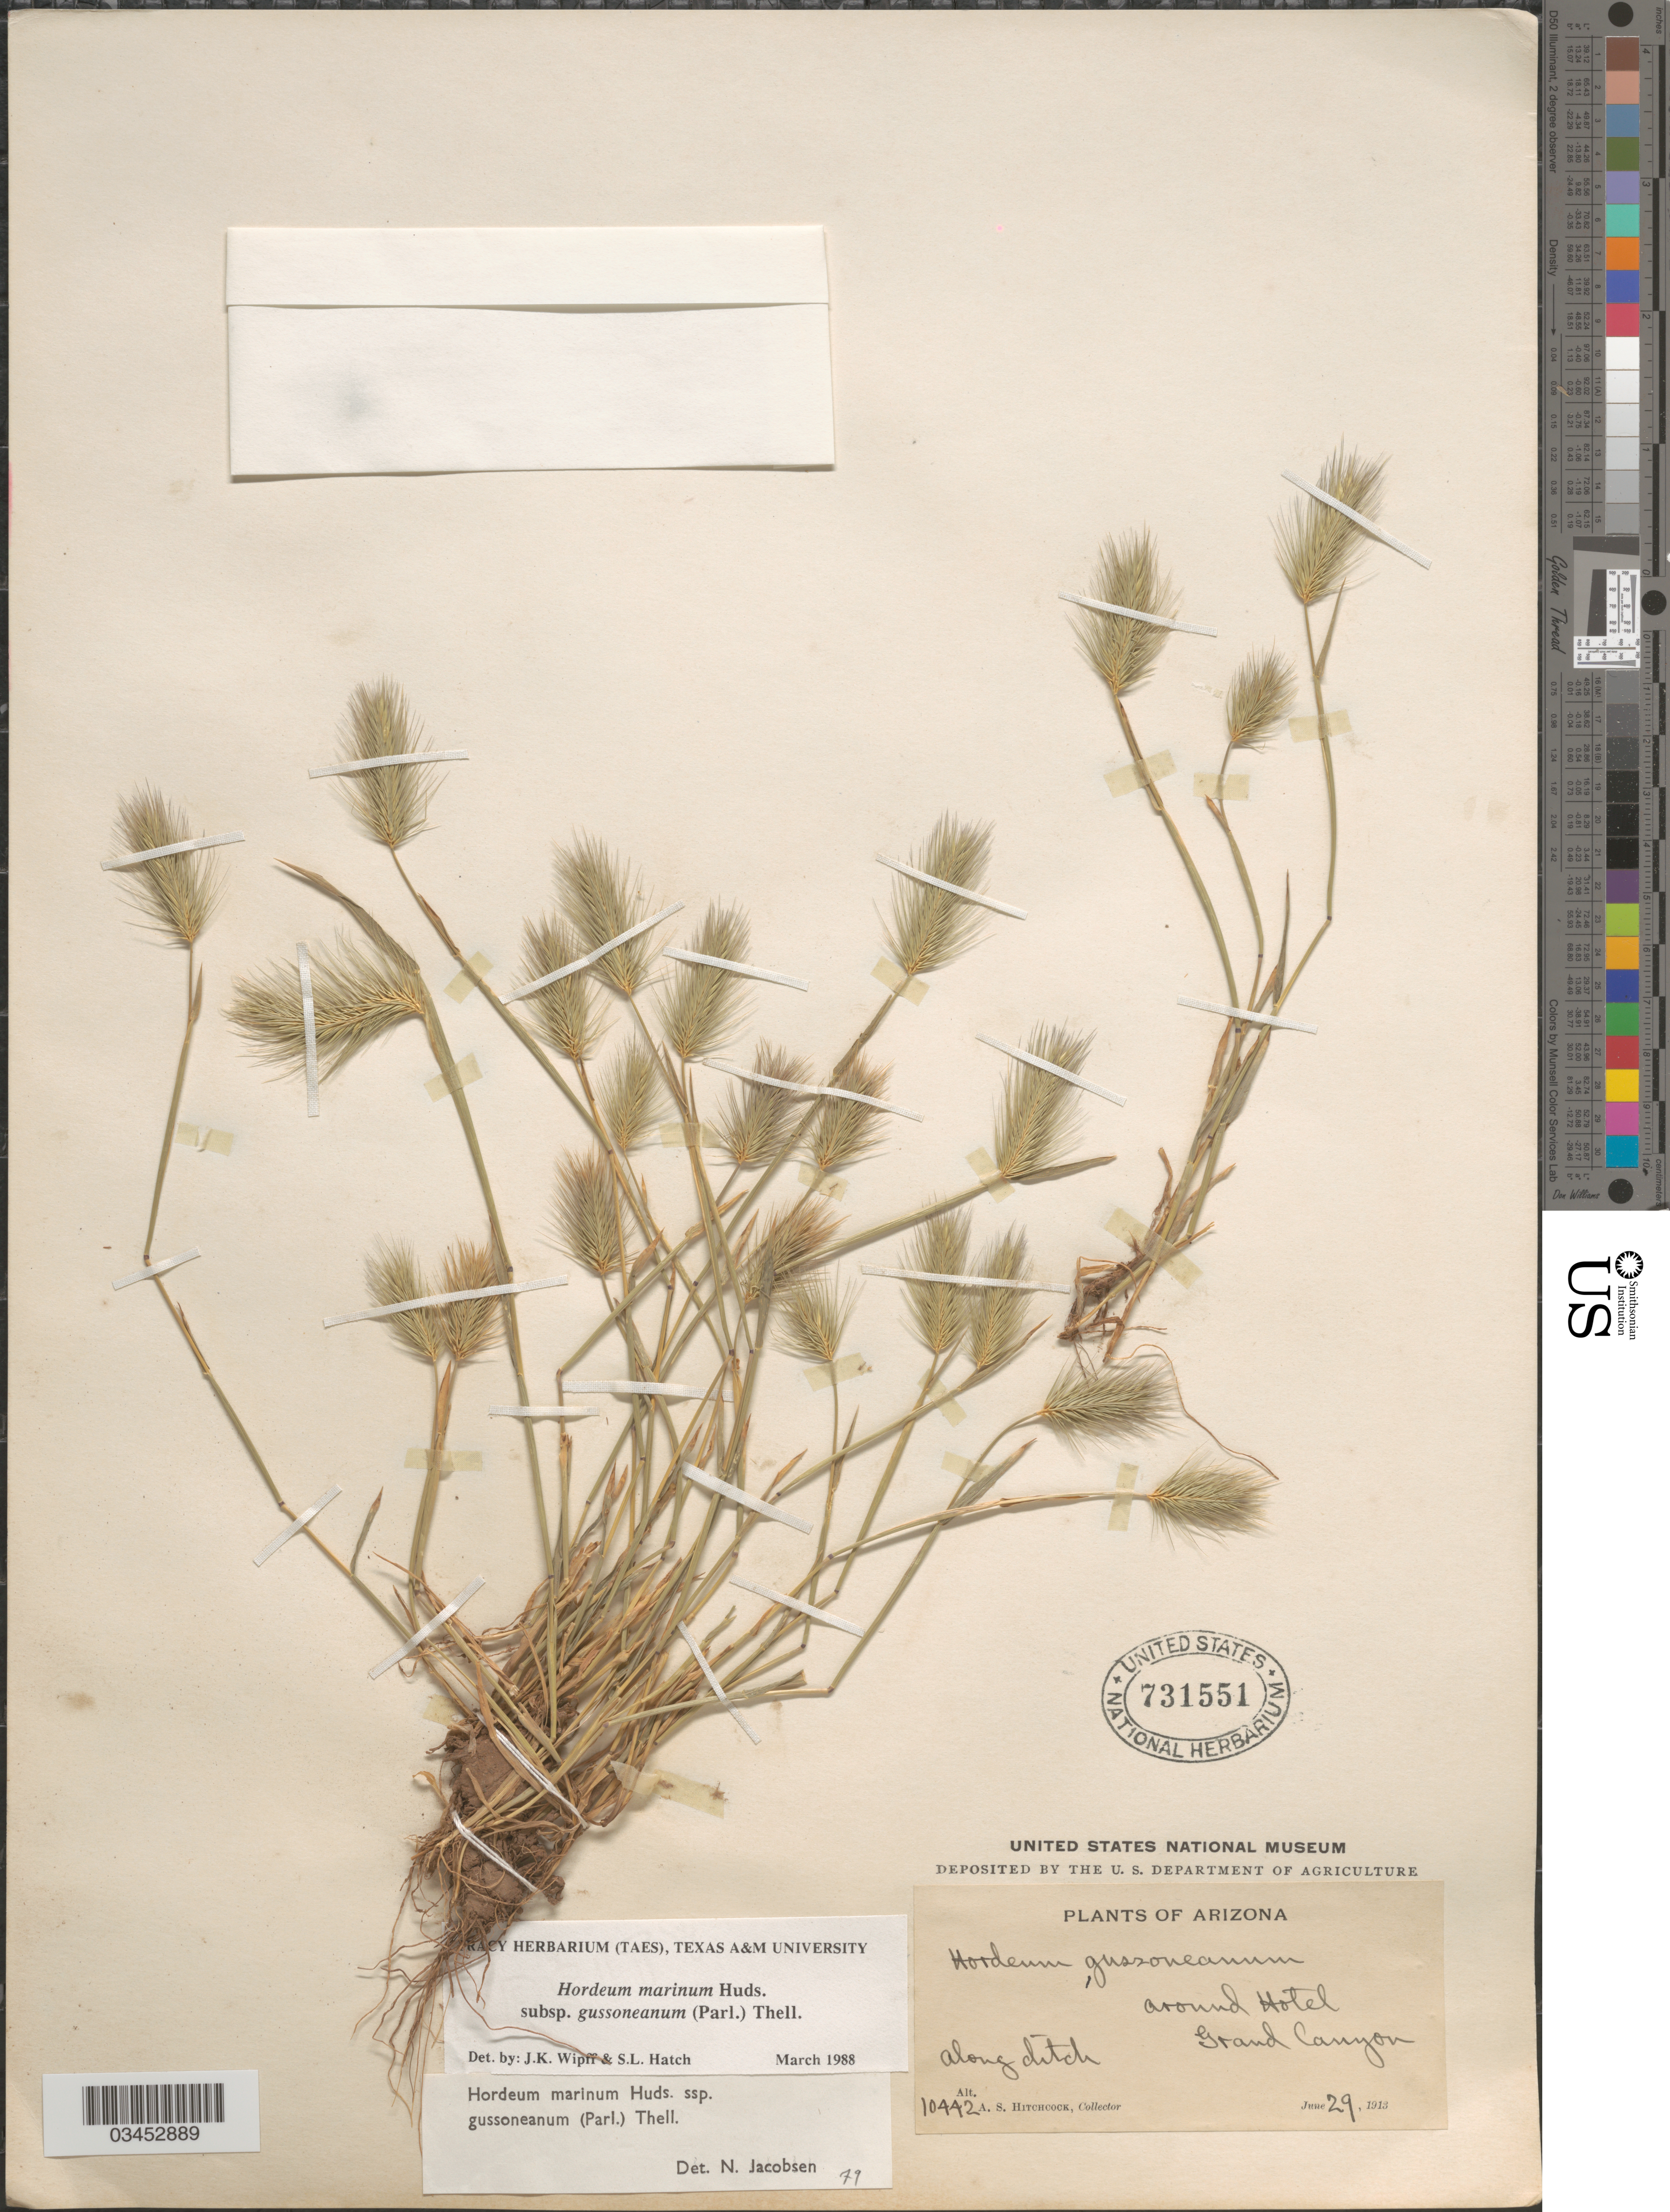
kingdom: Plantae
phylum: Tracheophyta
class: Liliopsida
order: Poales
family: Poaceae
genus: Hordeum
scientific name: Hordeum marinum subsp. gussoneanum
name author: (Parl.) Thell.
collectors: A. S. Hitchcock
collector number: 10442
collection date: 1913-06-29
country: United States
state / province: Arizona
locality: Around Hotel. Grand Canyon.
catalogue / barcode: US 731551